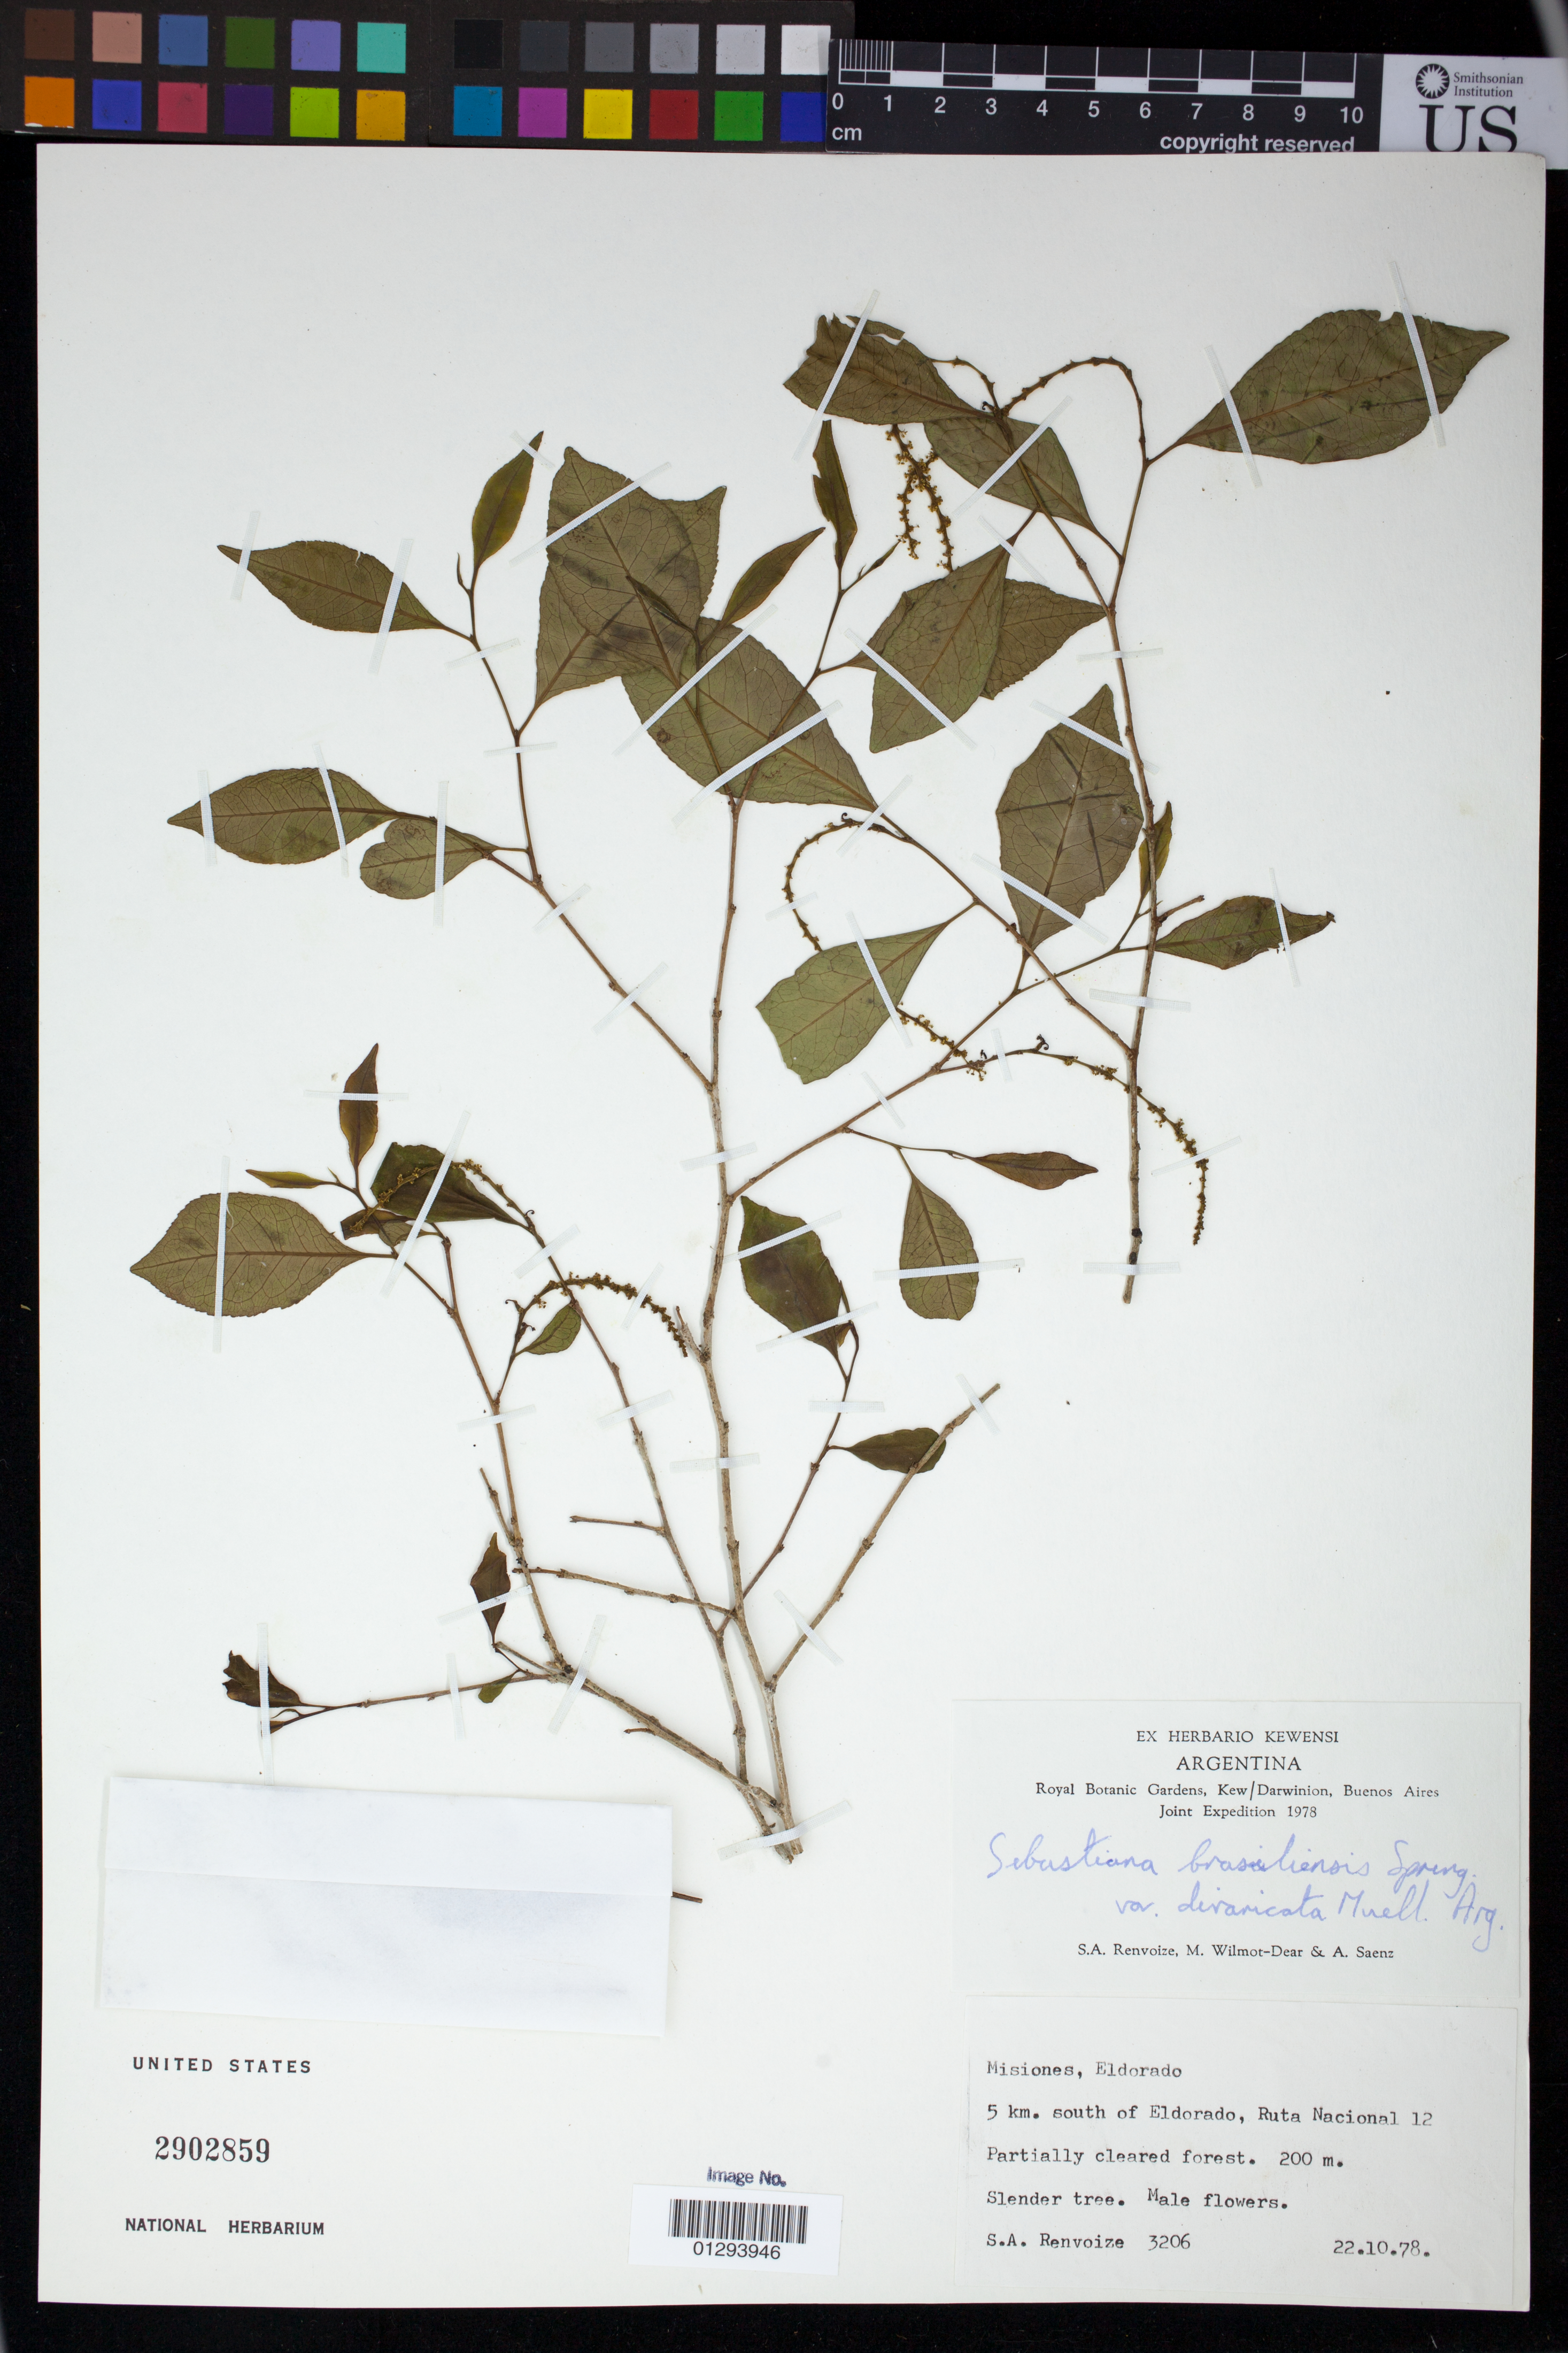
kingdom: Plantae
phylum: Tracheophyta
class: Magnoliopsida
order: Malpighiales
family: Euphorbiaceae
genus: Sebastiania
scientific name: Sebastiania brasiliensis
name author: Spreng.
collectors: S. A. Renvoize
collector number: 3206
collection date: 1978-10-22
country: Argentina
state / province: Misiones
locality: Eldorado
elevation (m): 200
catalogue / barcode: US 2902859